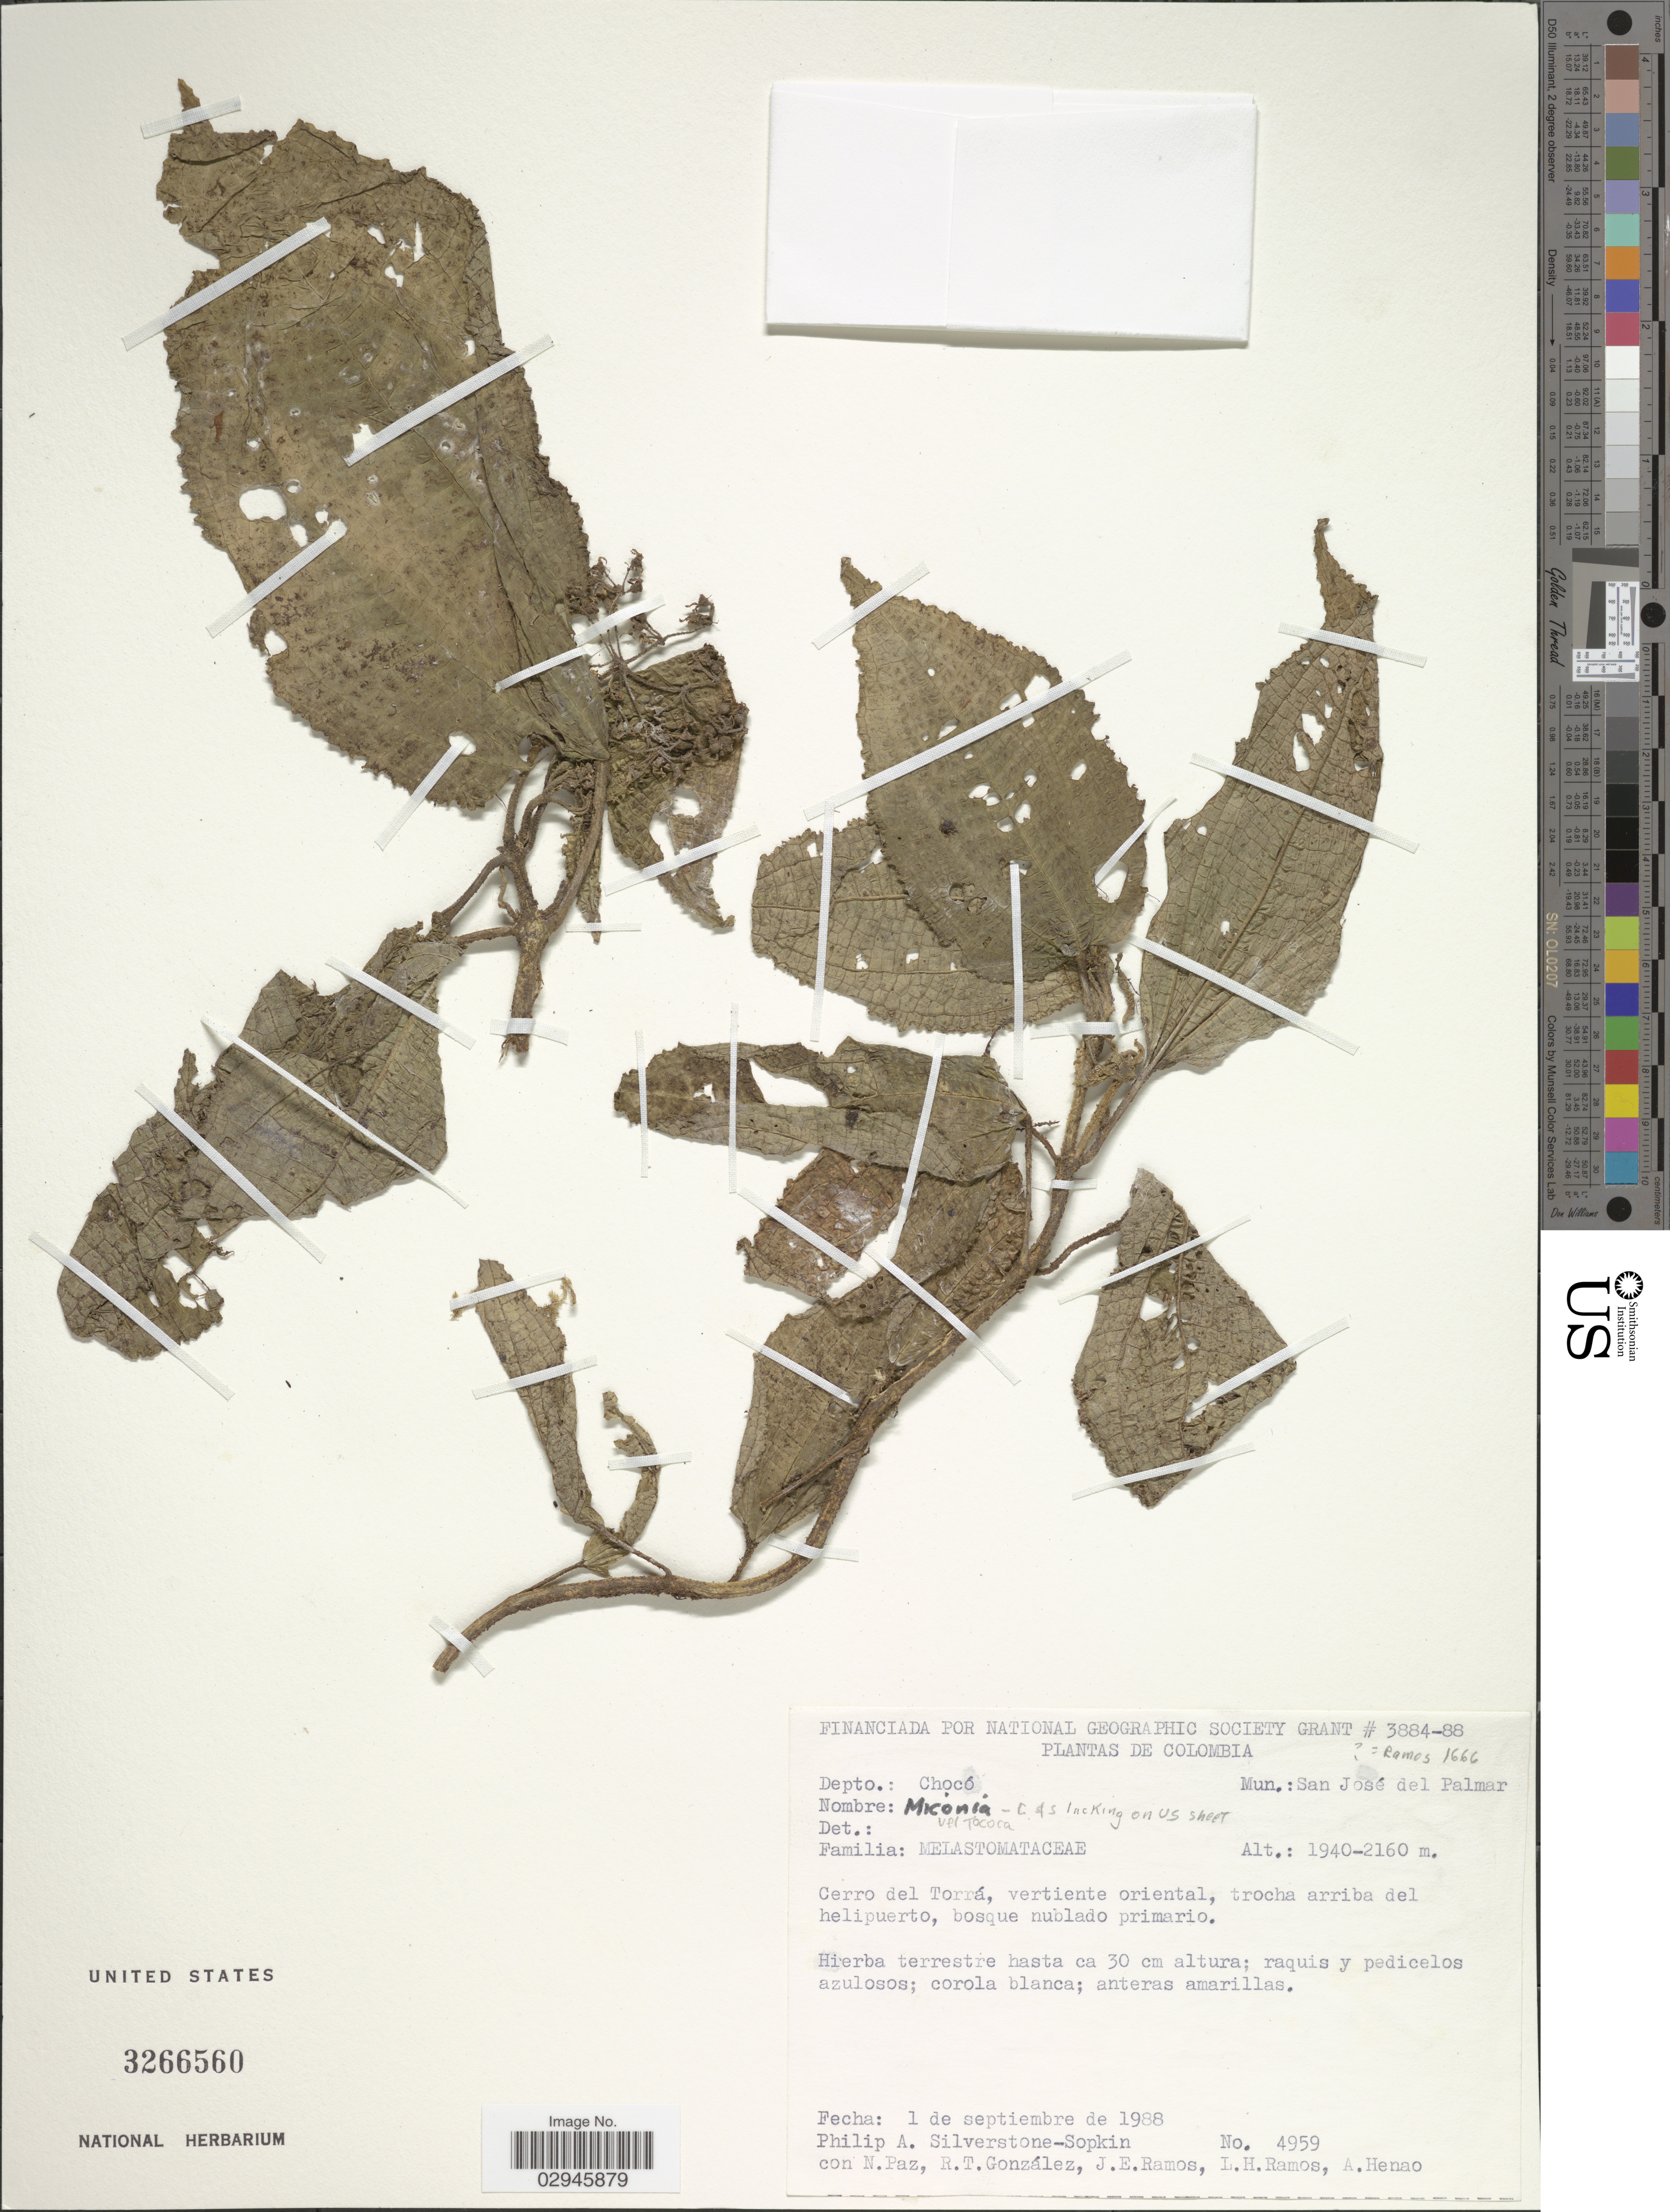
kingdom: Plantae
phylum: Tracheophyta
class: Magnoliopsida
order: Myrtales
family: Melastomataceae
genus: Miconia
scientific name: Miconia sp.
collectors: P. A. Silverstone-Sopkin, N. Paz, R. Gonzales, J. E. Ramos & et al.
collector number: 4959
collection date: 1988-09-01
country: Colombia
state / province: Chocó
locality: Depto.: Chocó. Mun.: San José del Palmar. Cerro del Torrá, vertiente oriental, trocha arriba del helipuerto.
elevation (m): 1940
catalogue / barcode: US 3266560